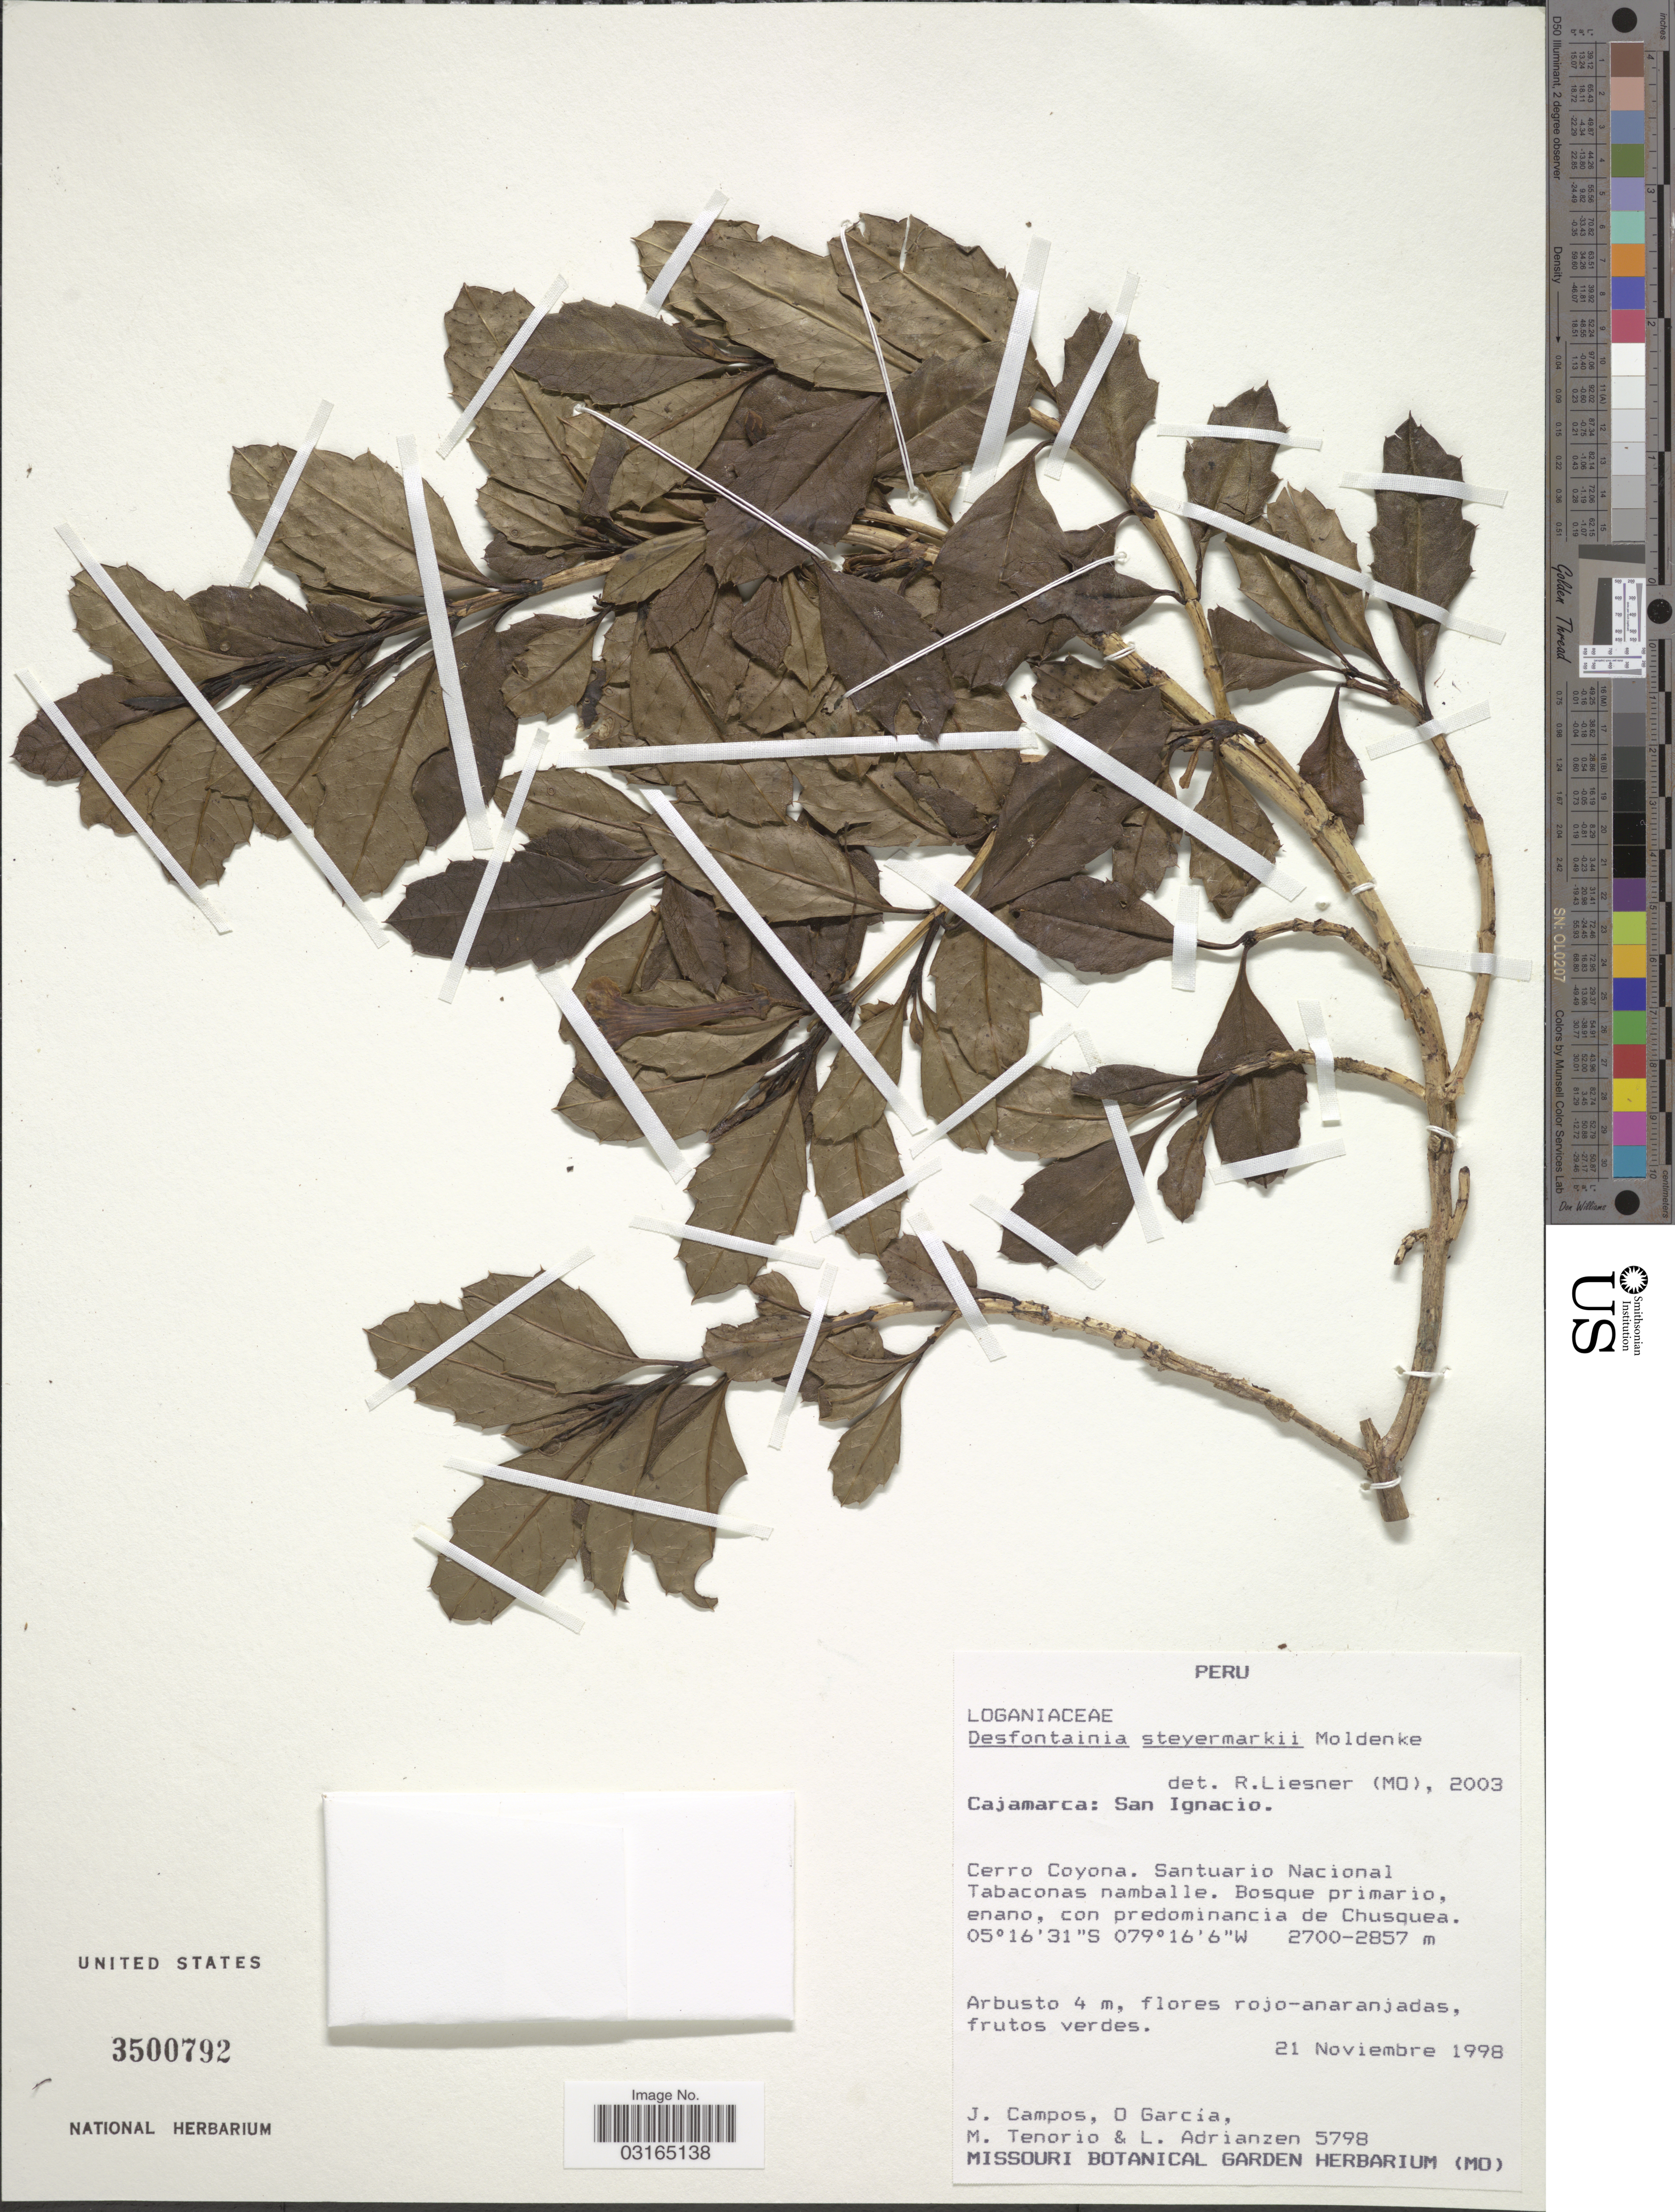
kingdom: Plantae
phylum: Tracheophyta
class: Magnoliopsida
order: Bruniales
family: Columelliaceae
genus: Desfontainia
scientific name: Desfontainia sp.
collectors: J. Campos, O. Garcia, M. Tenorio & L. Adrianzen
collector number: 5798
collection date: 1998-11-21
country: Peru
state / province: Cajamarca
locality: San Ignacio. Cerro Coyona. Santuario Nacional Tabaconas namballe.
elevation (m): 2700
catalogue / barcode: US 3500792